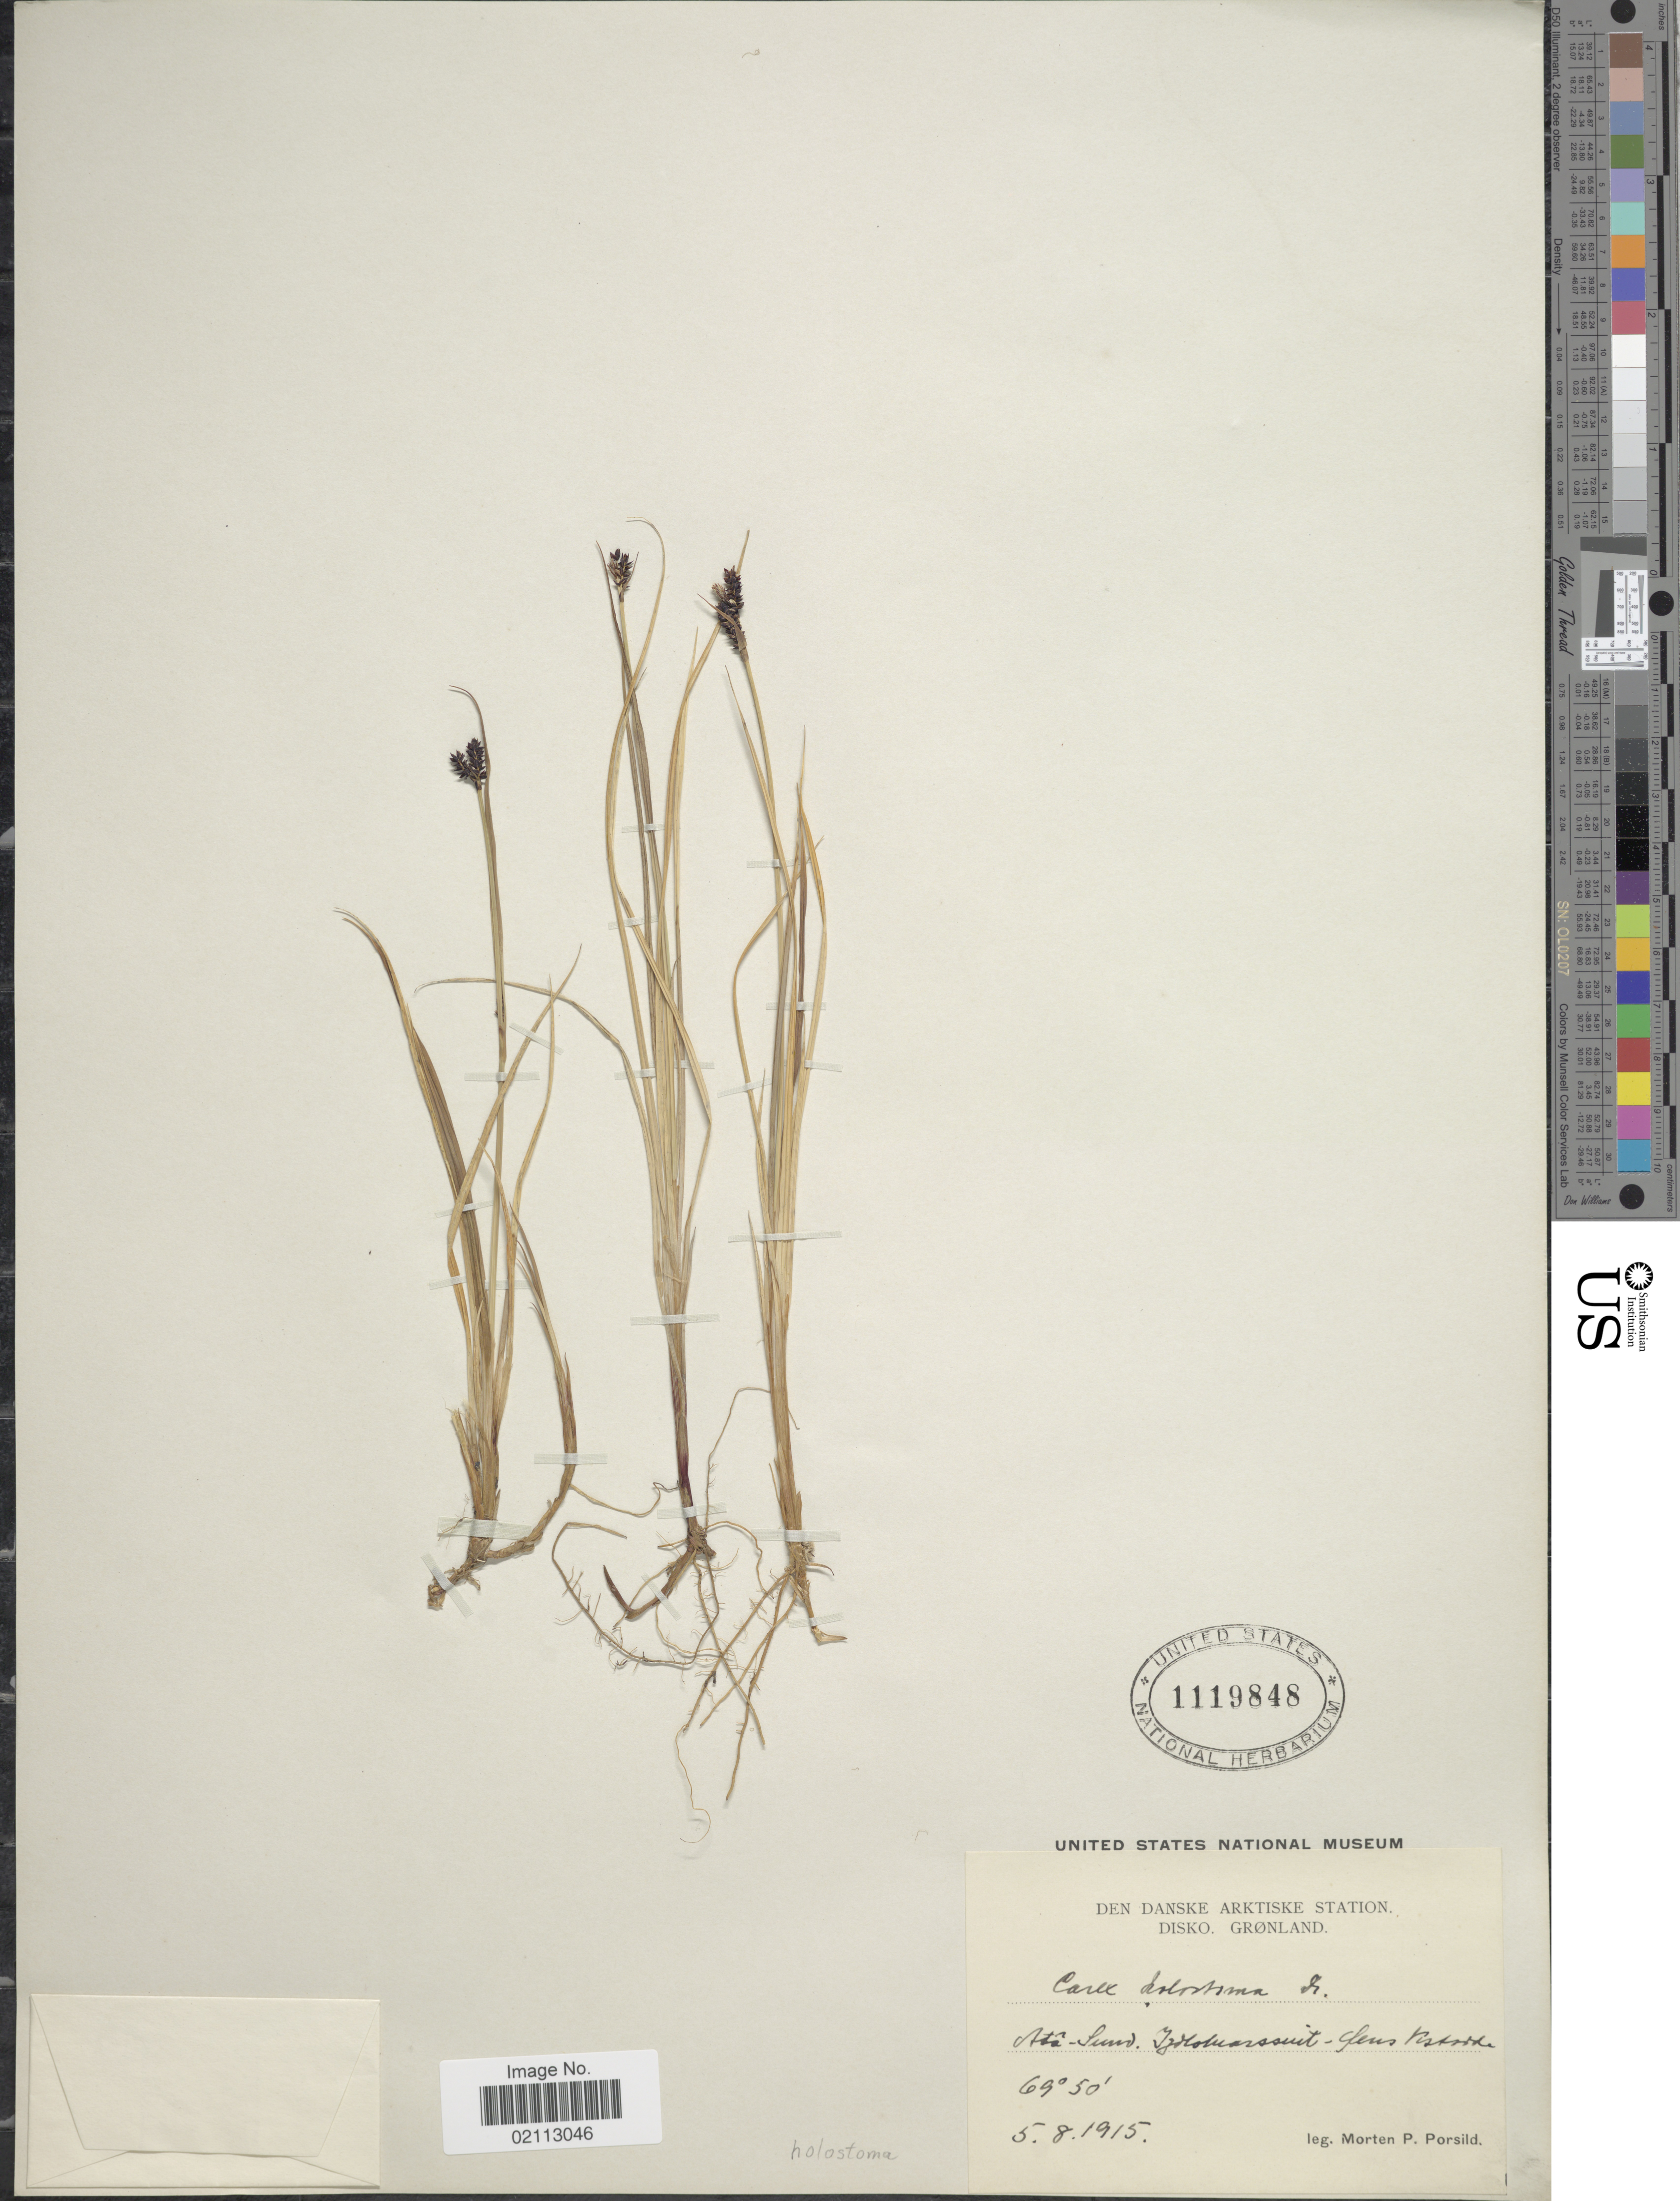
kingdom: Plantae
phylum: Tracheophyta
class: Liliopsida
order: Poales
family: Cyperaceae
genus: Carex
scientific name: Carex holostoma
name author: Drejer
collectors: M. P. Porsild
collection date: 1915-08-05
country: Greenland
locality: Den danske Arktiske Station. Disko, Gronland. Ata-Sund. Igdloluarssuit- Øens Vestodde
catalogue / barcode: US 1119848